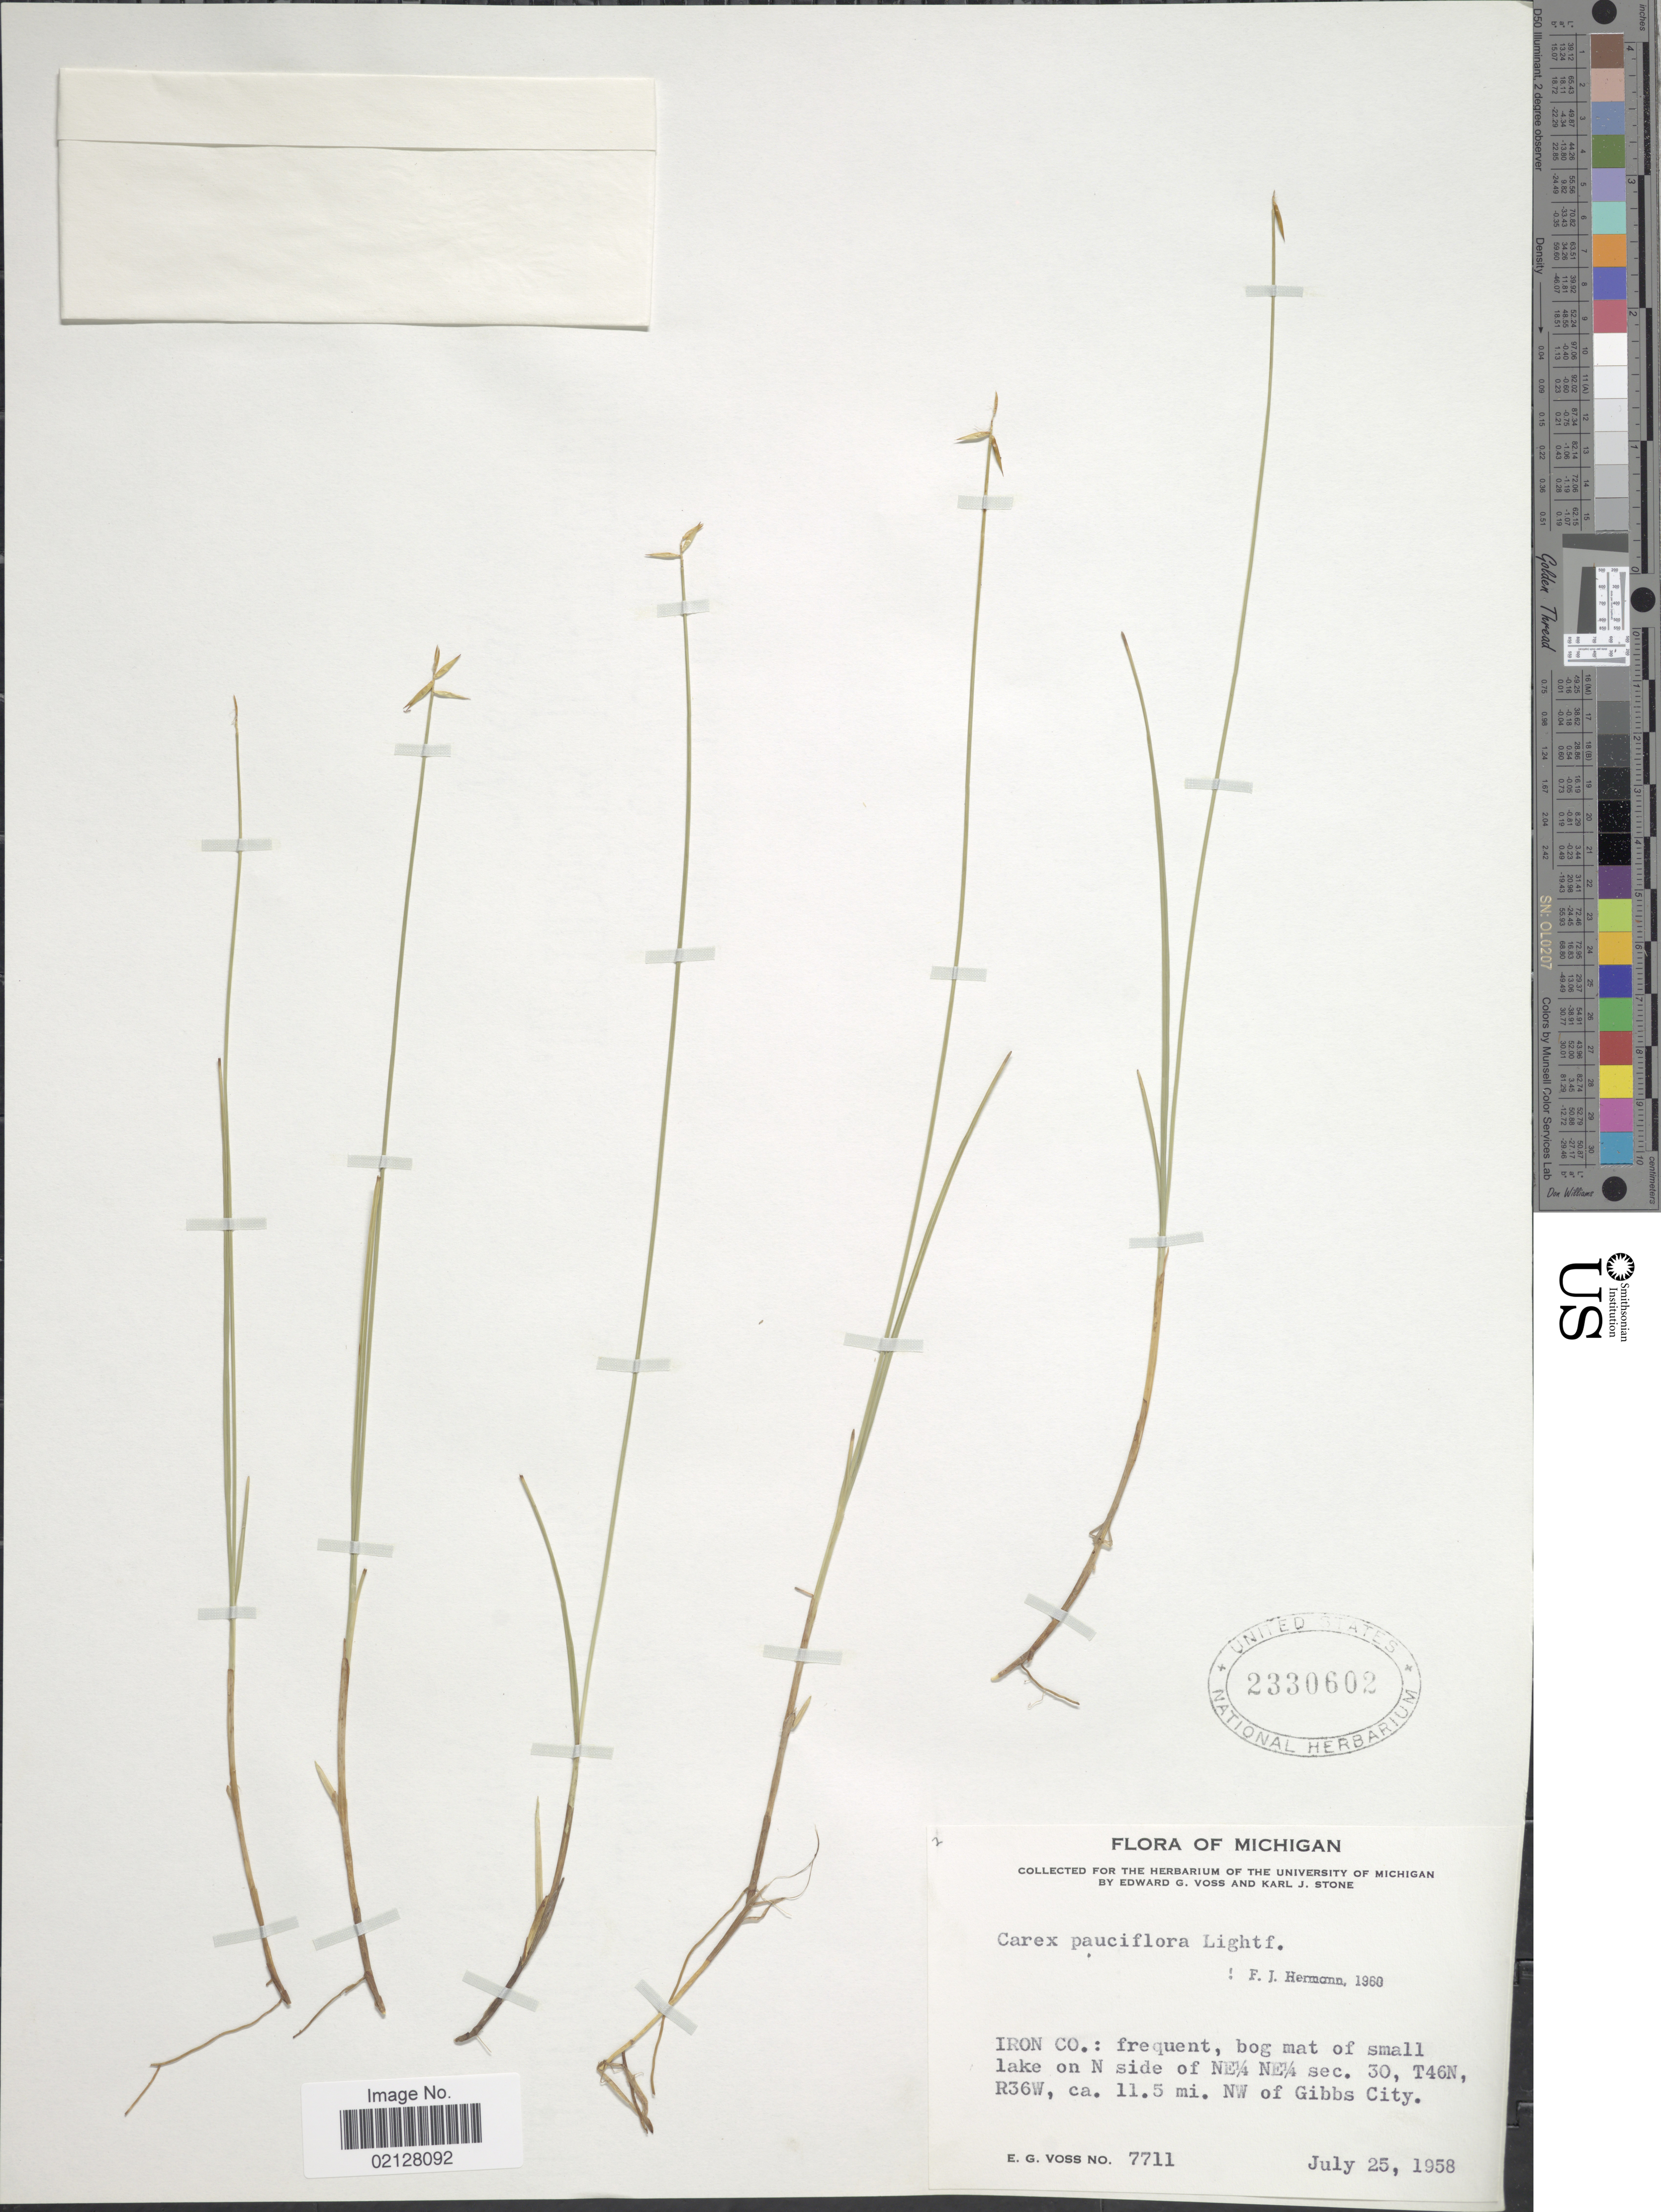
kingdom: Plantae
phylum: Tracheophyta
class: Liliopsida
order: Poales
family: Cyperaceae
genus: Carex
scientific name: Carex pauciflora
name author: Lightf.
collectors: E. G. Voss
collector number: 7711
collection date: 1958-07-25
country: United States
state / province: Michigan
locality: Iron Co.: bog mat of small lake on N side of NE¼ NE¼ sec. 30, T46N, R36W, ca. 11.5 mi. NW of Gibbs City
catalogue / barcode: US 2330602